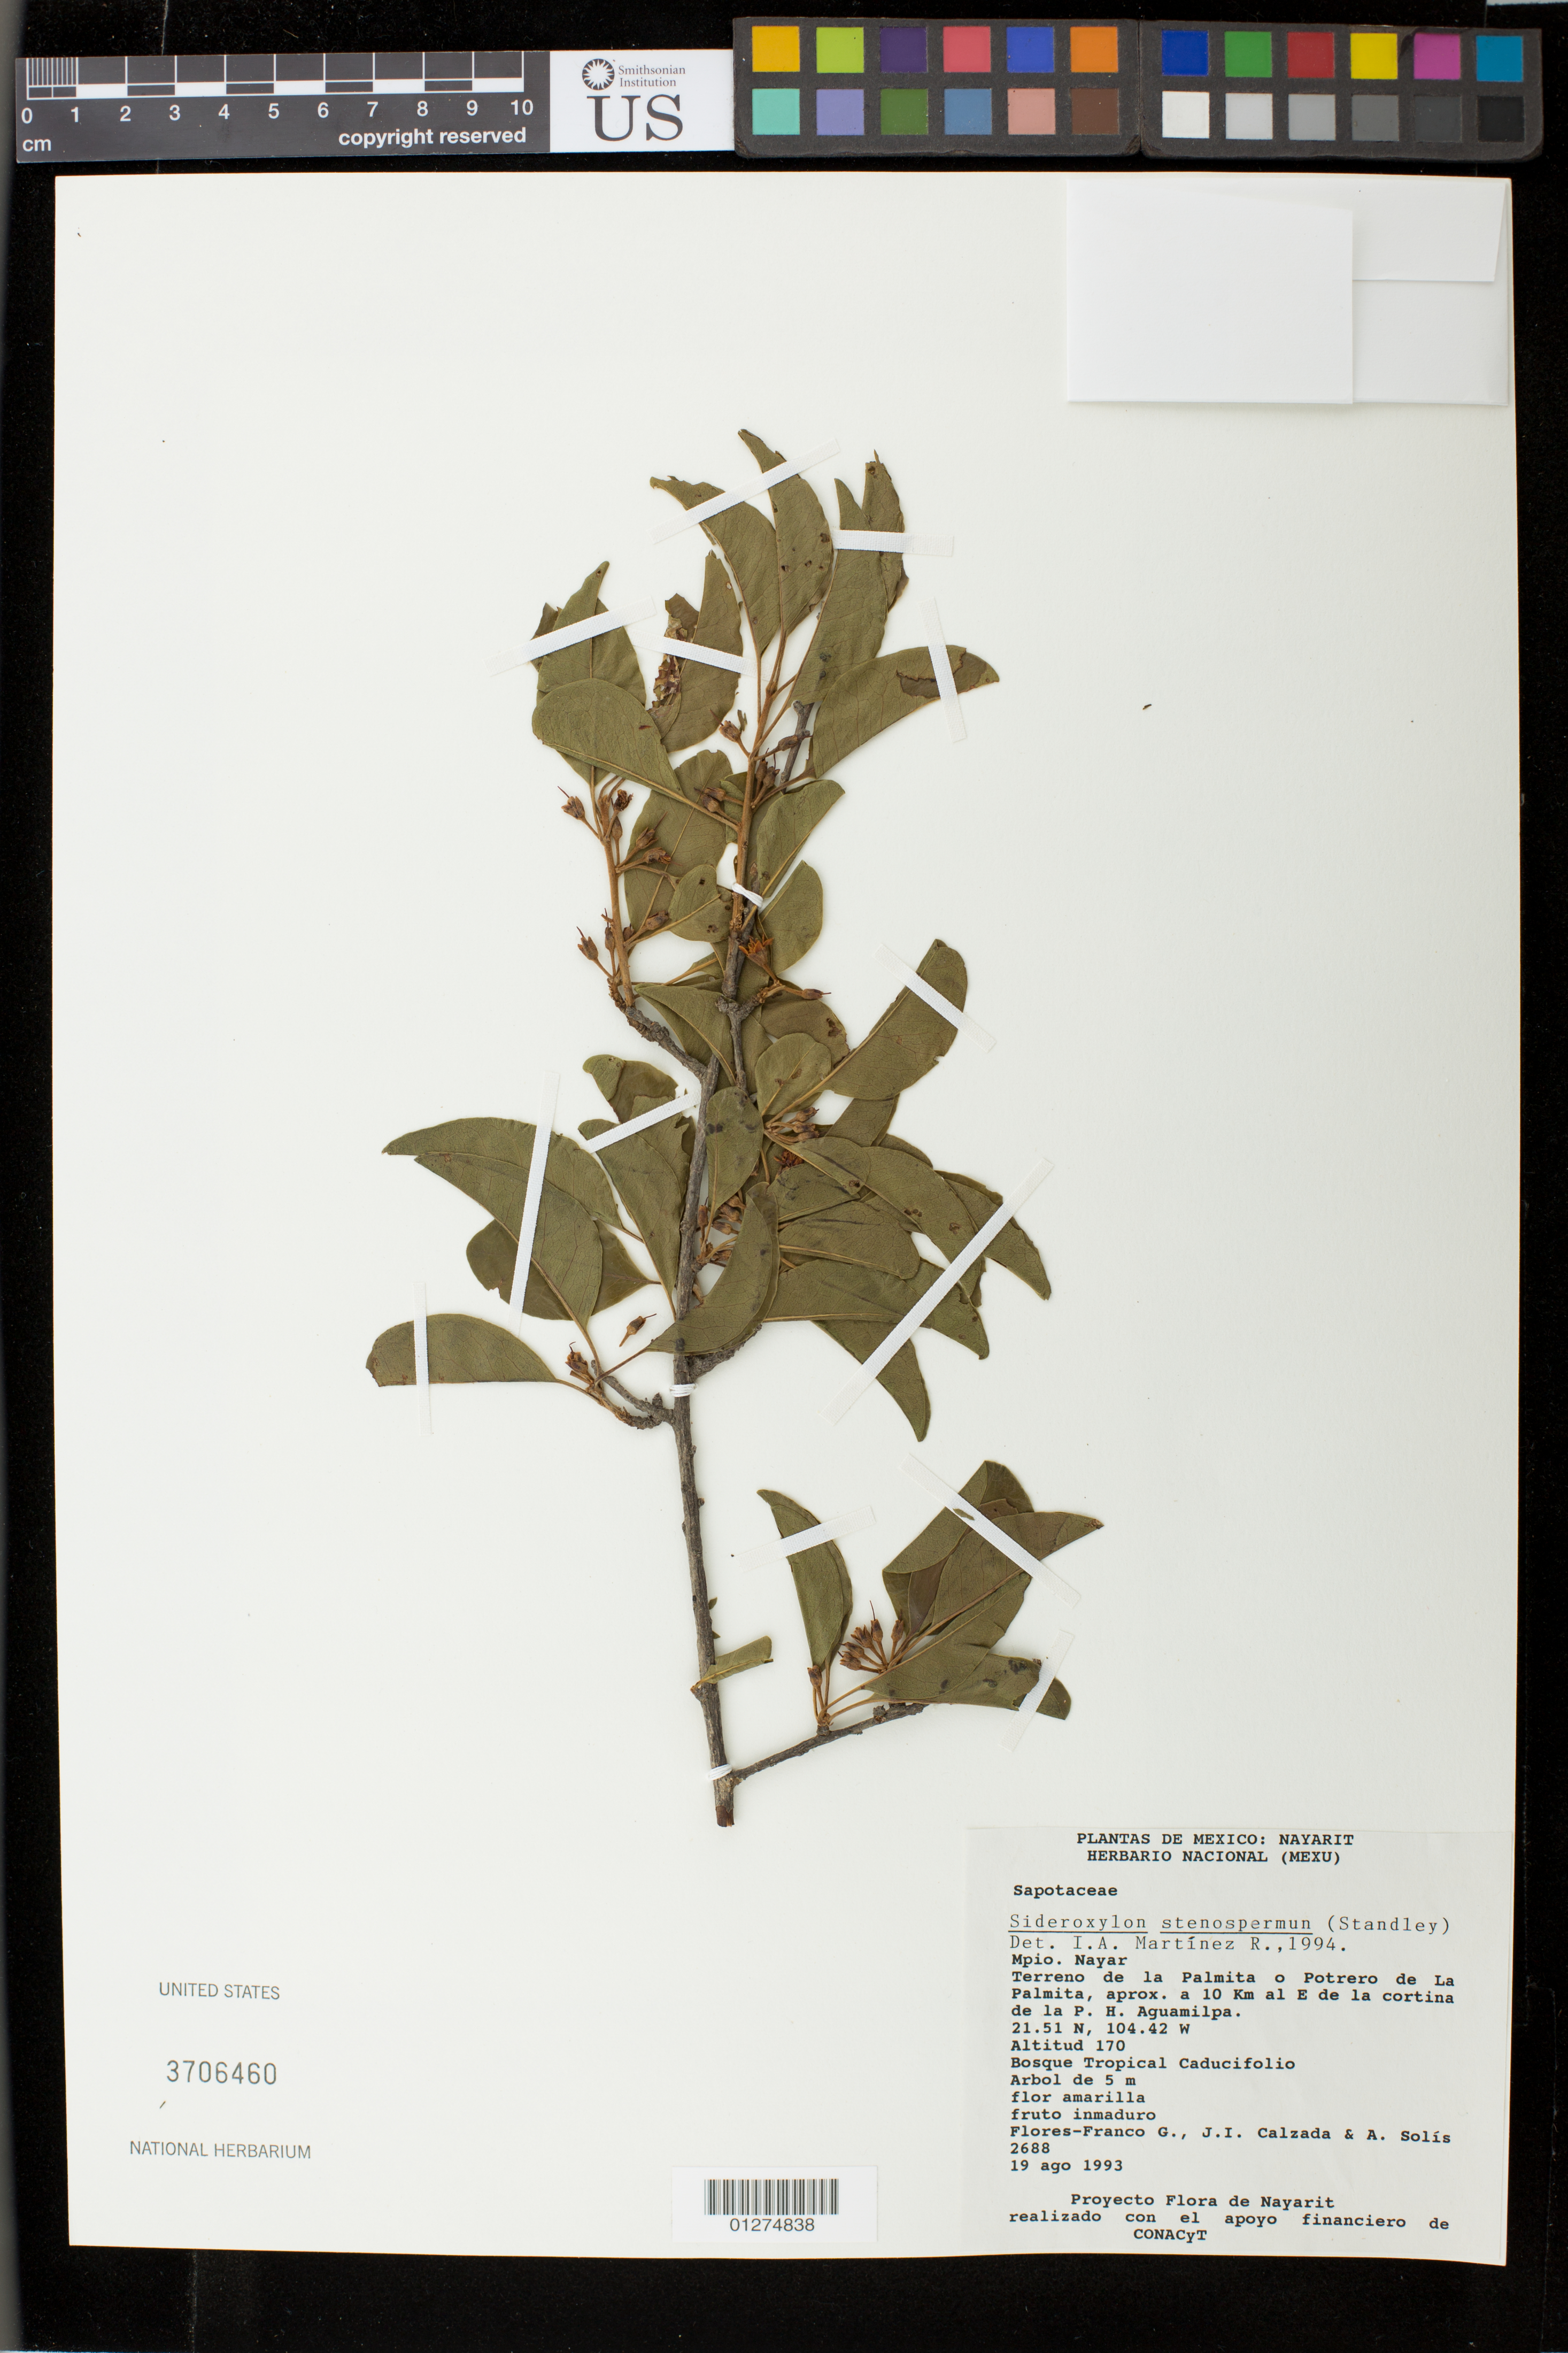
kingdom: Plantae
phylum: Tracheophyta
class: Magnoliopsida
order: Ericales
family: Sapotaceae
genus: Sideroxylon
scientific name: Sideroxylon stenospermum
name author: (Standl.) T.D. Penn.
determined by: Martinez R., I. A.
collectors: G. Flores F., J. I. Calzada & A. Solis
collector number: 2688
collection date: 1993-08-19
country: Mexico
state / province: Nayarit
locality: Mpio. Nayar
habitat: bosque trpoical caducifolio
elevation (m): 170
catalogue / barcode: US 3706460